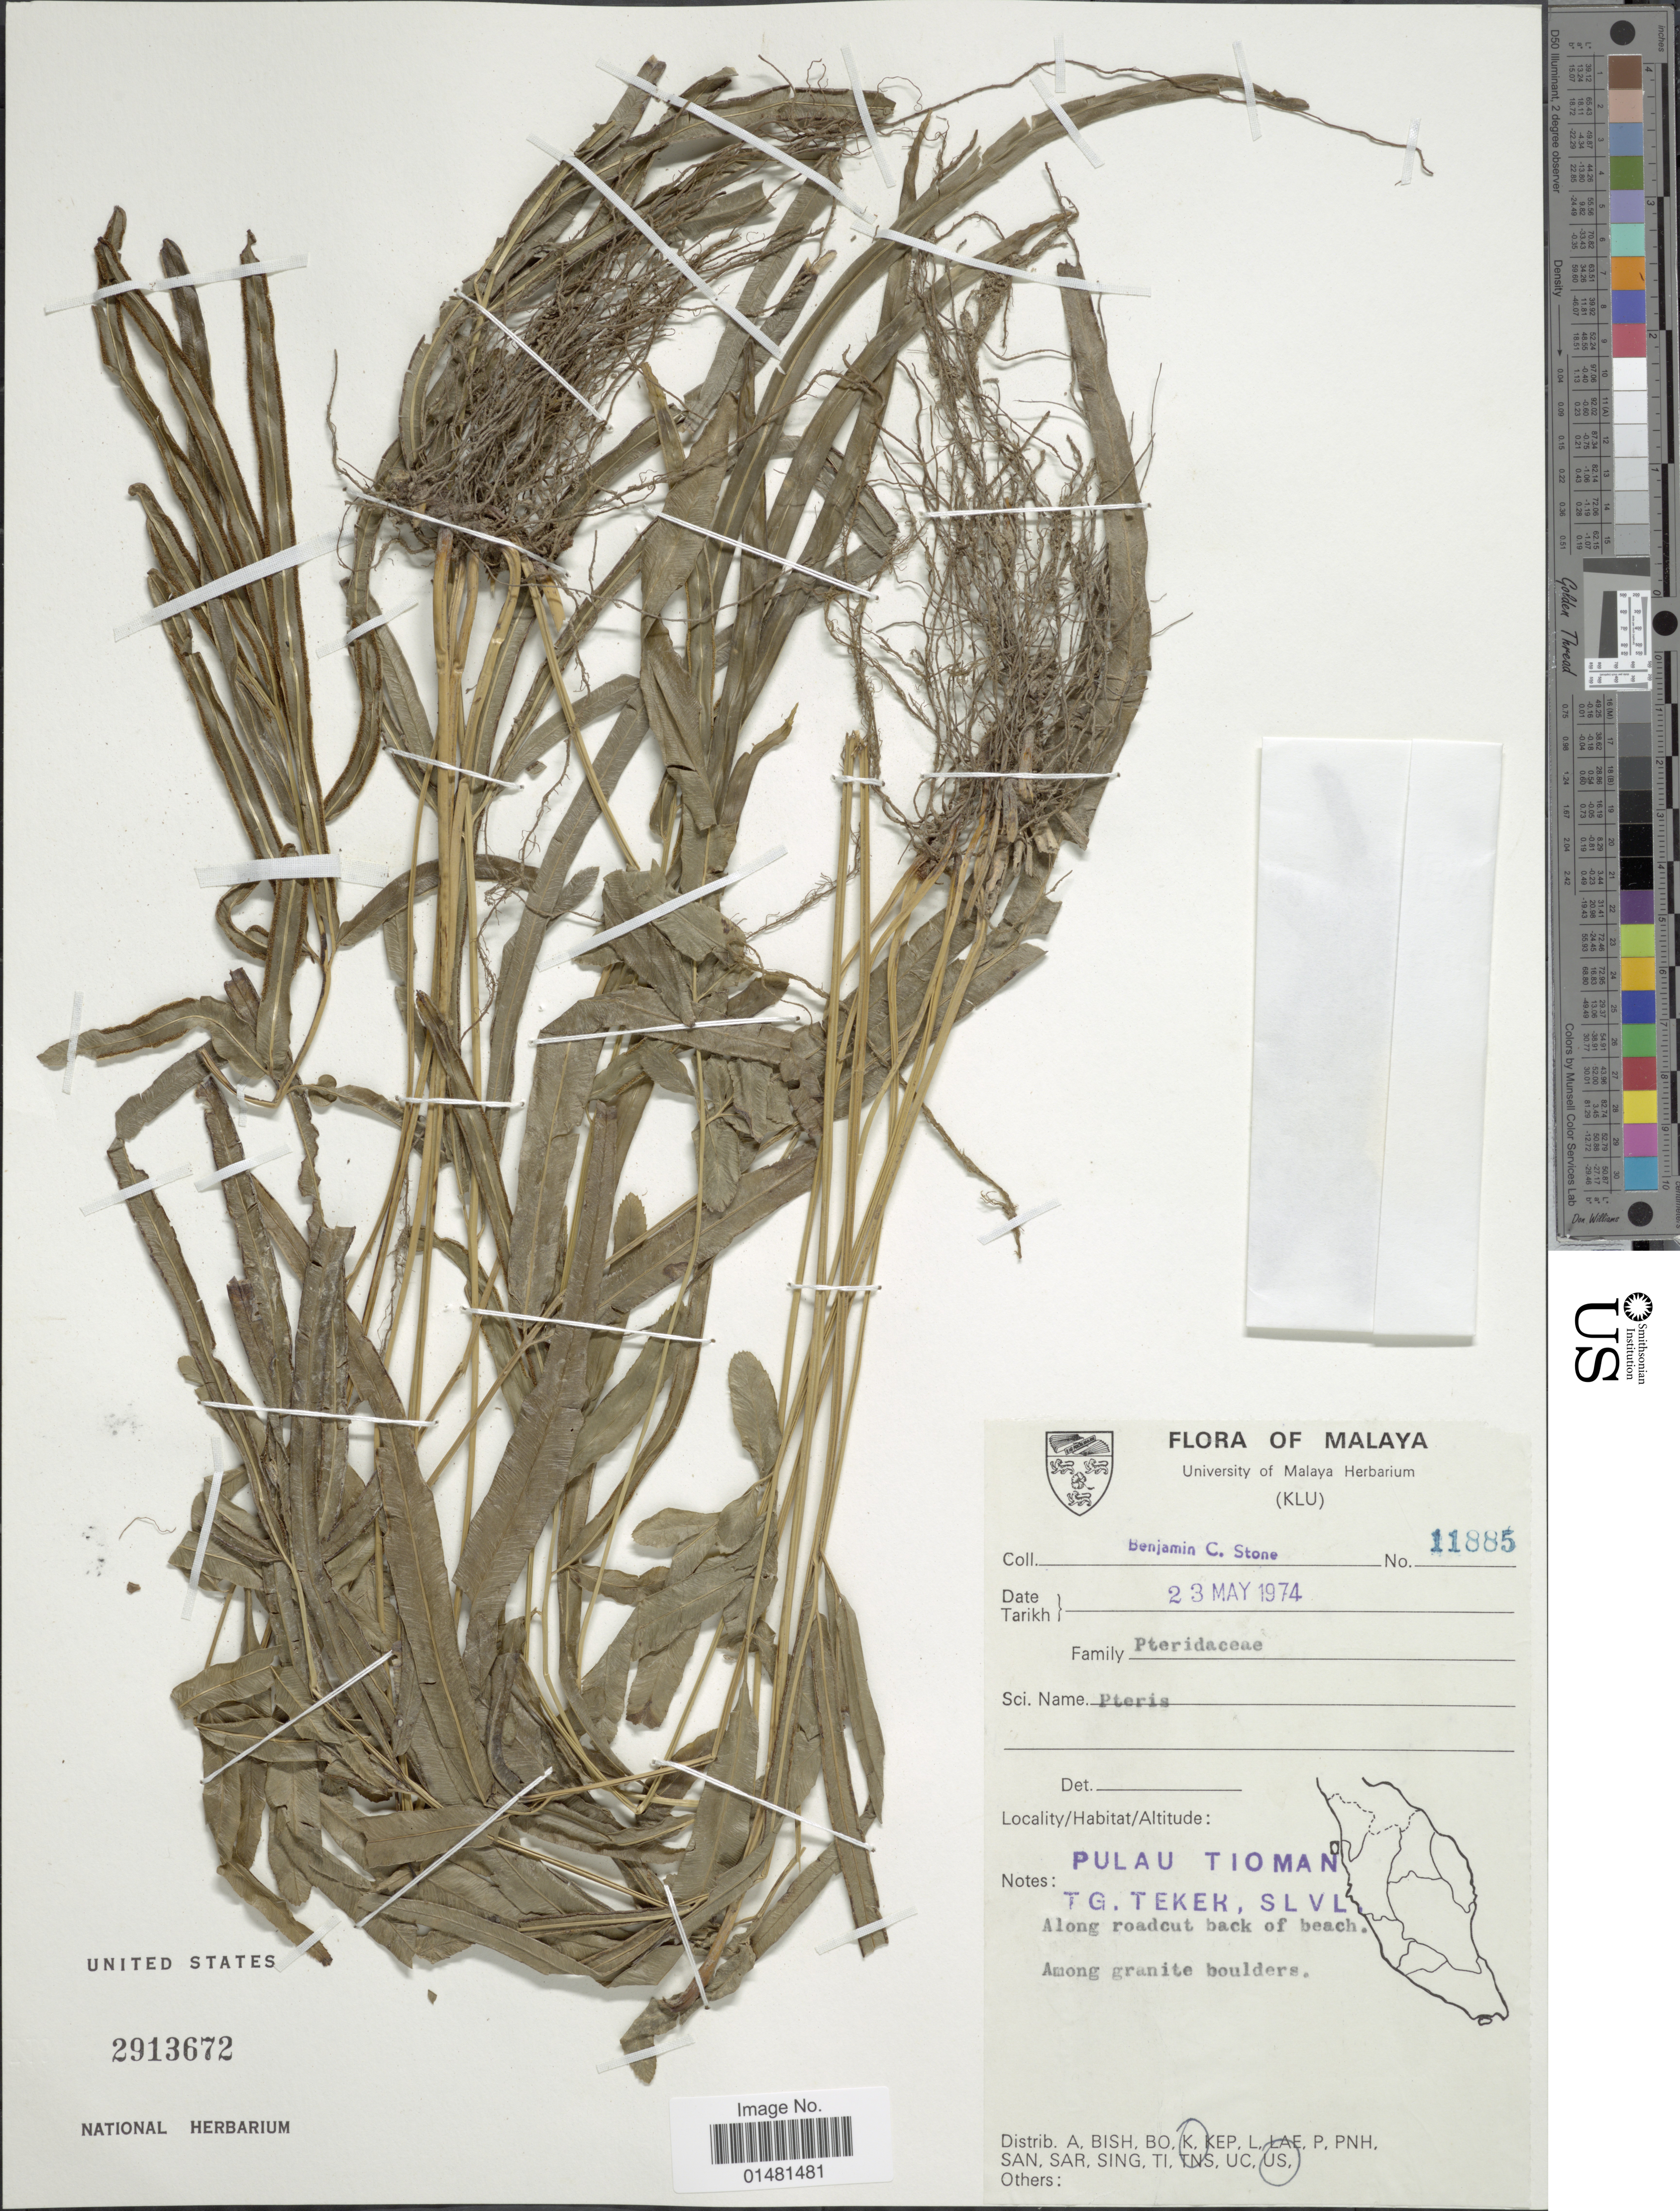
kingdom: Plantae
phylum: Tracheophyta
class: Polypodiopsida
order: Polypodiales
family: Pteridaceae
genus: Pteris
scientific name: Pteris sp.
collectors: B. C. Stone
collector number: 11885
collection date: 1974-05-23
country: Malaysia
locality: Malaya, Pulau Tioman, Tg. Teker, SLVL, Along roadcut back of beach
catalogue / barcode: US 2913672